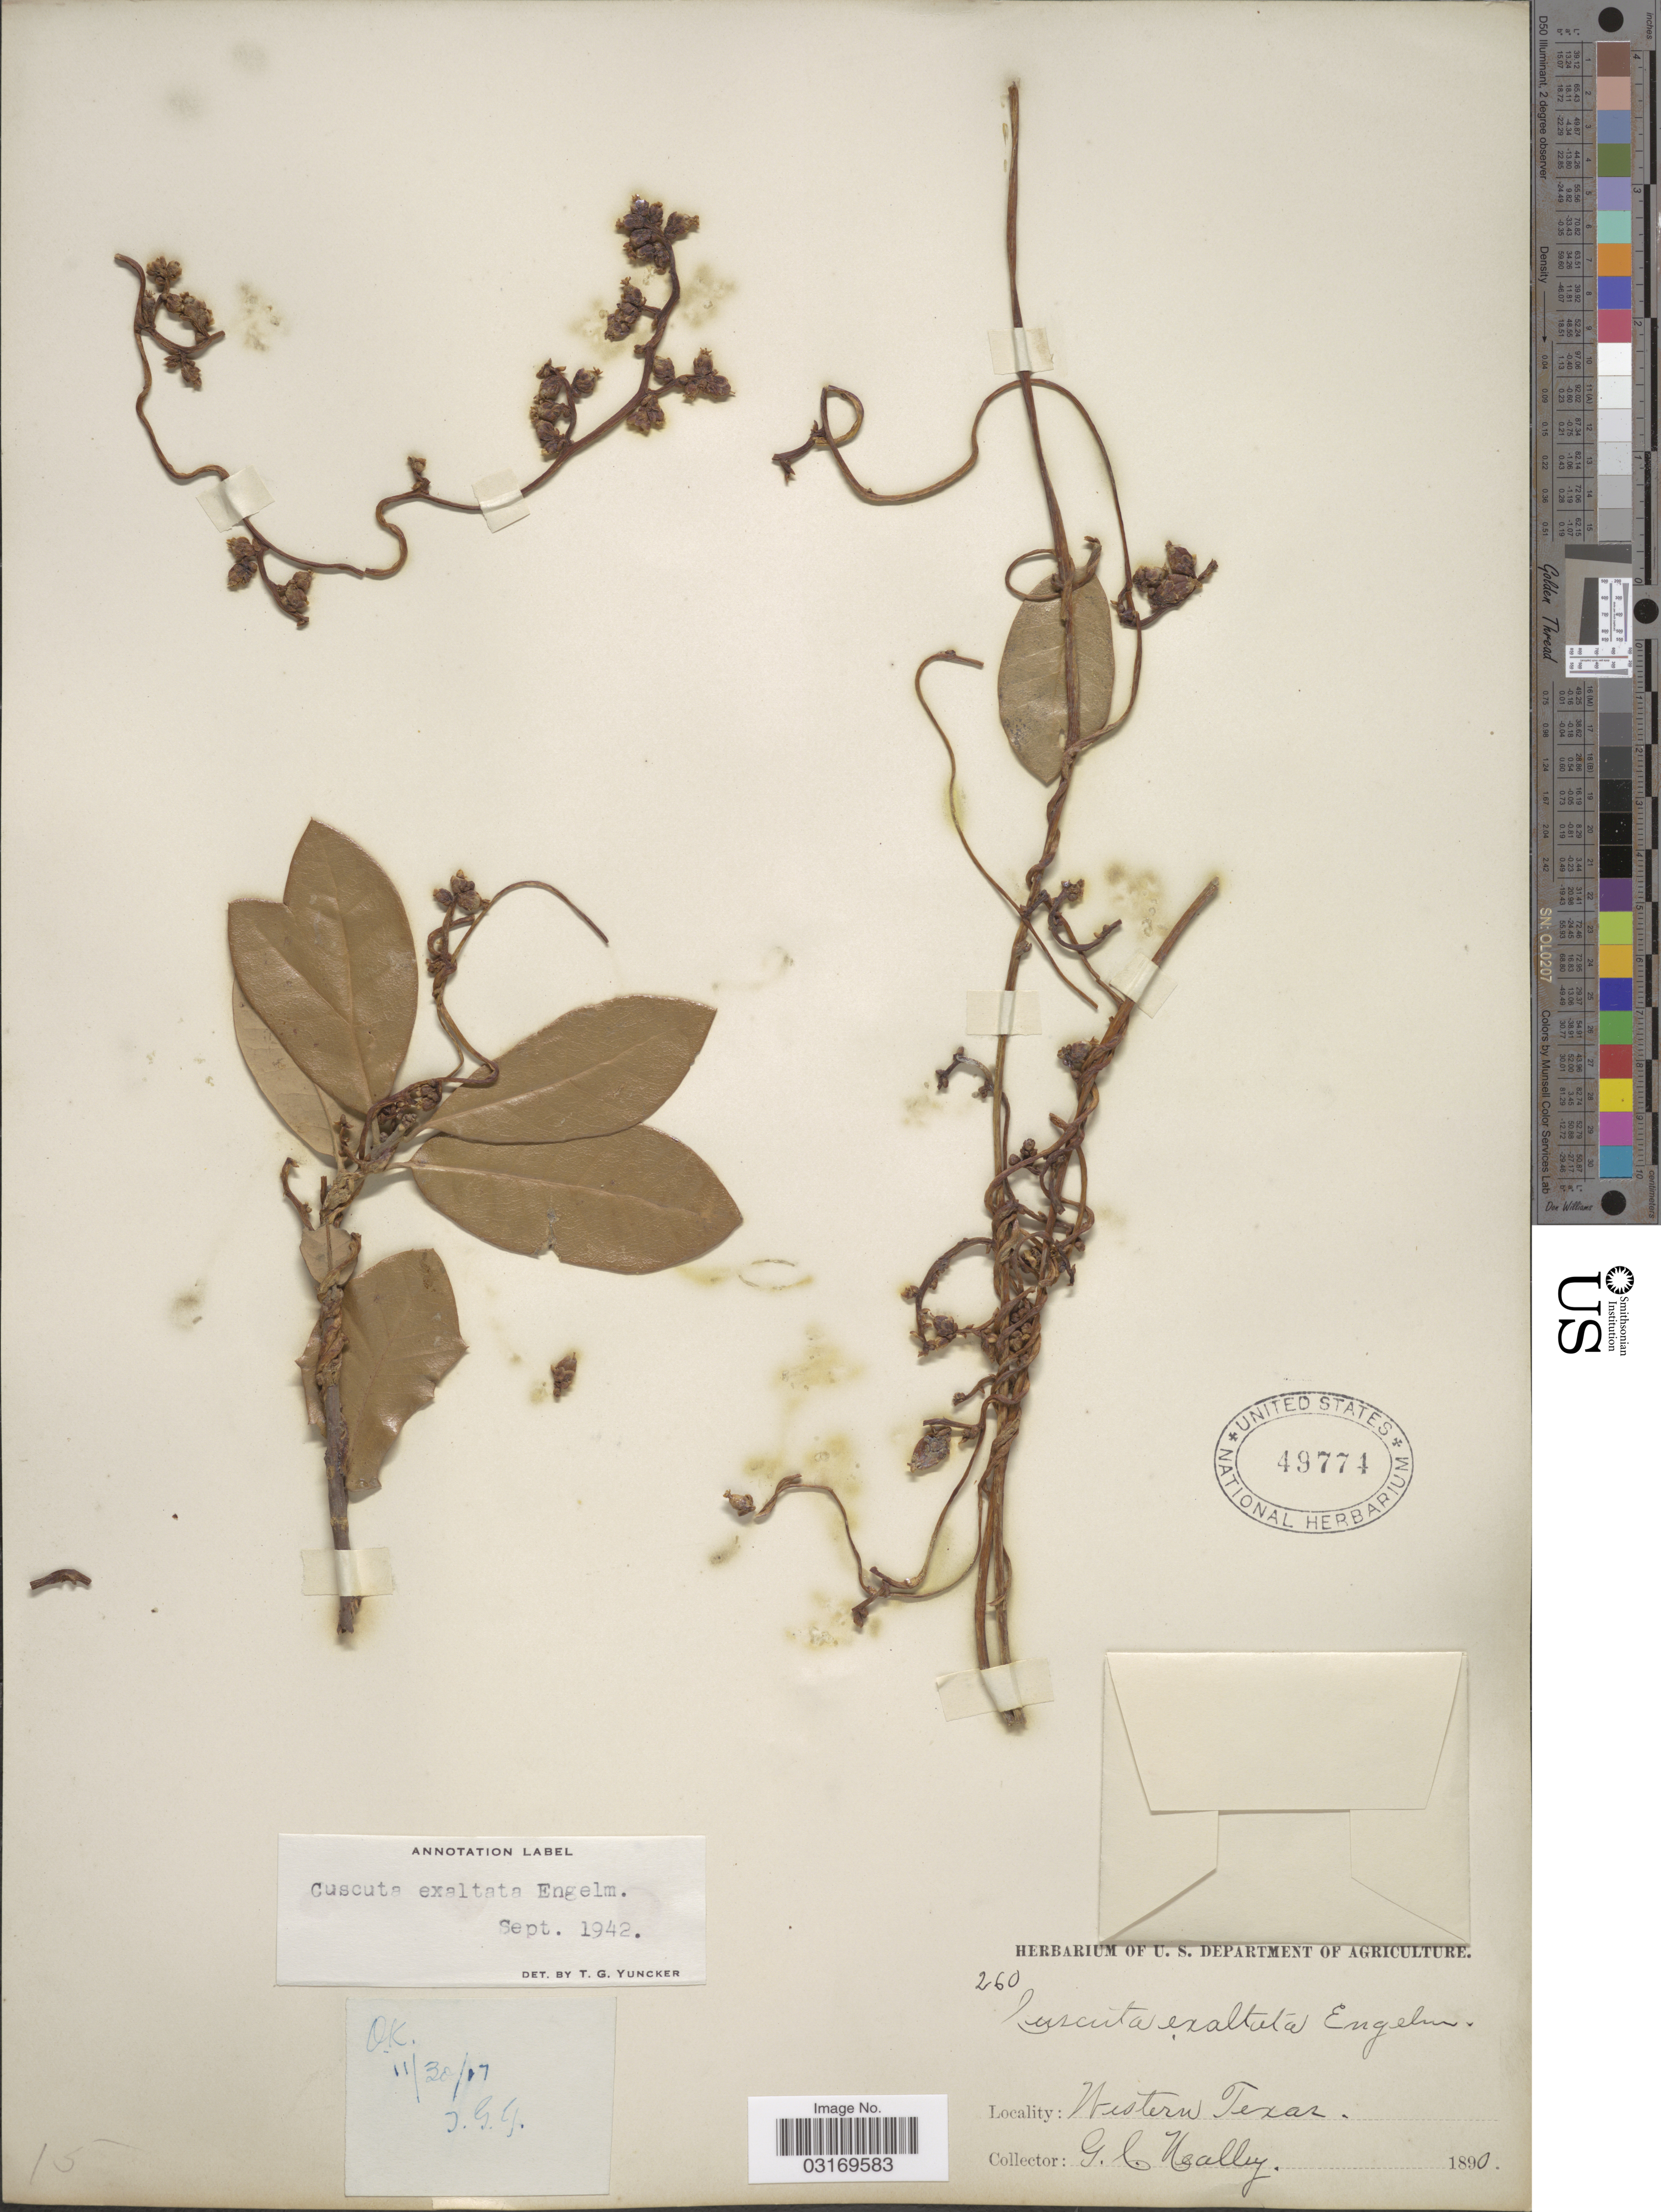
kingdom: Plantae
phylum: Tracheophyta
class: Magnoliopsida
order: Solanales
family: Convolvulaceae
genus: Cuscuta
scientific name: Cuscuta exaltata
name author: Engelm.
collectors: G. Neally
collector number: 260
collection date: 1890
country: United States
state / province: Texas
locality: Western Texas.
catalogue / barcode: US 49774